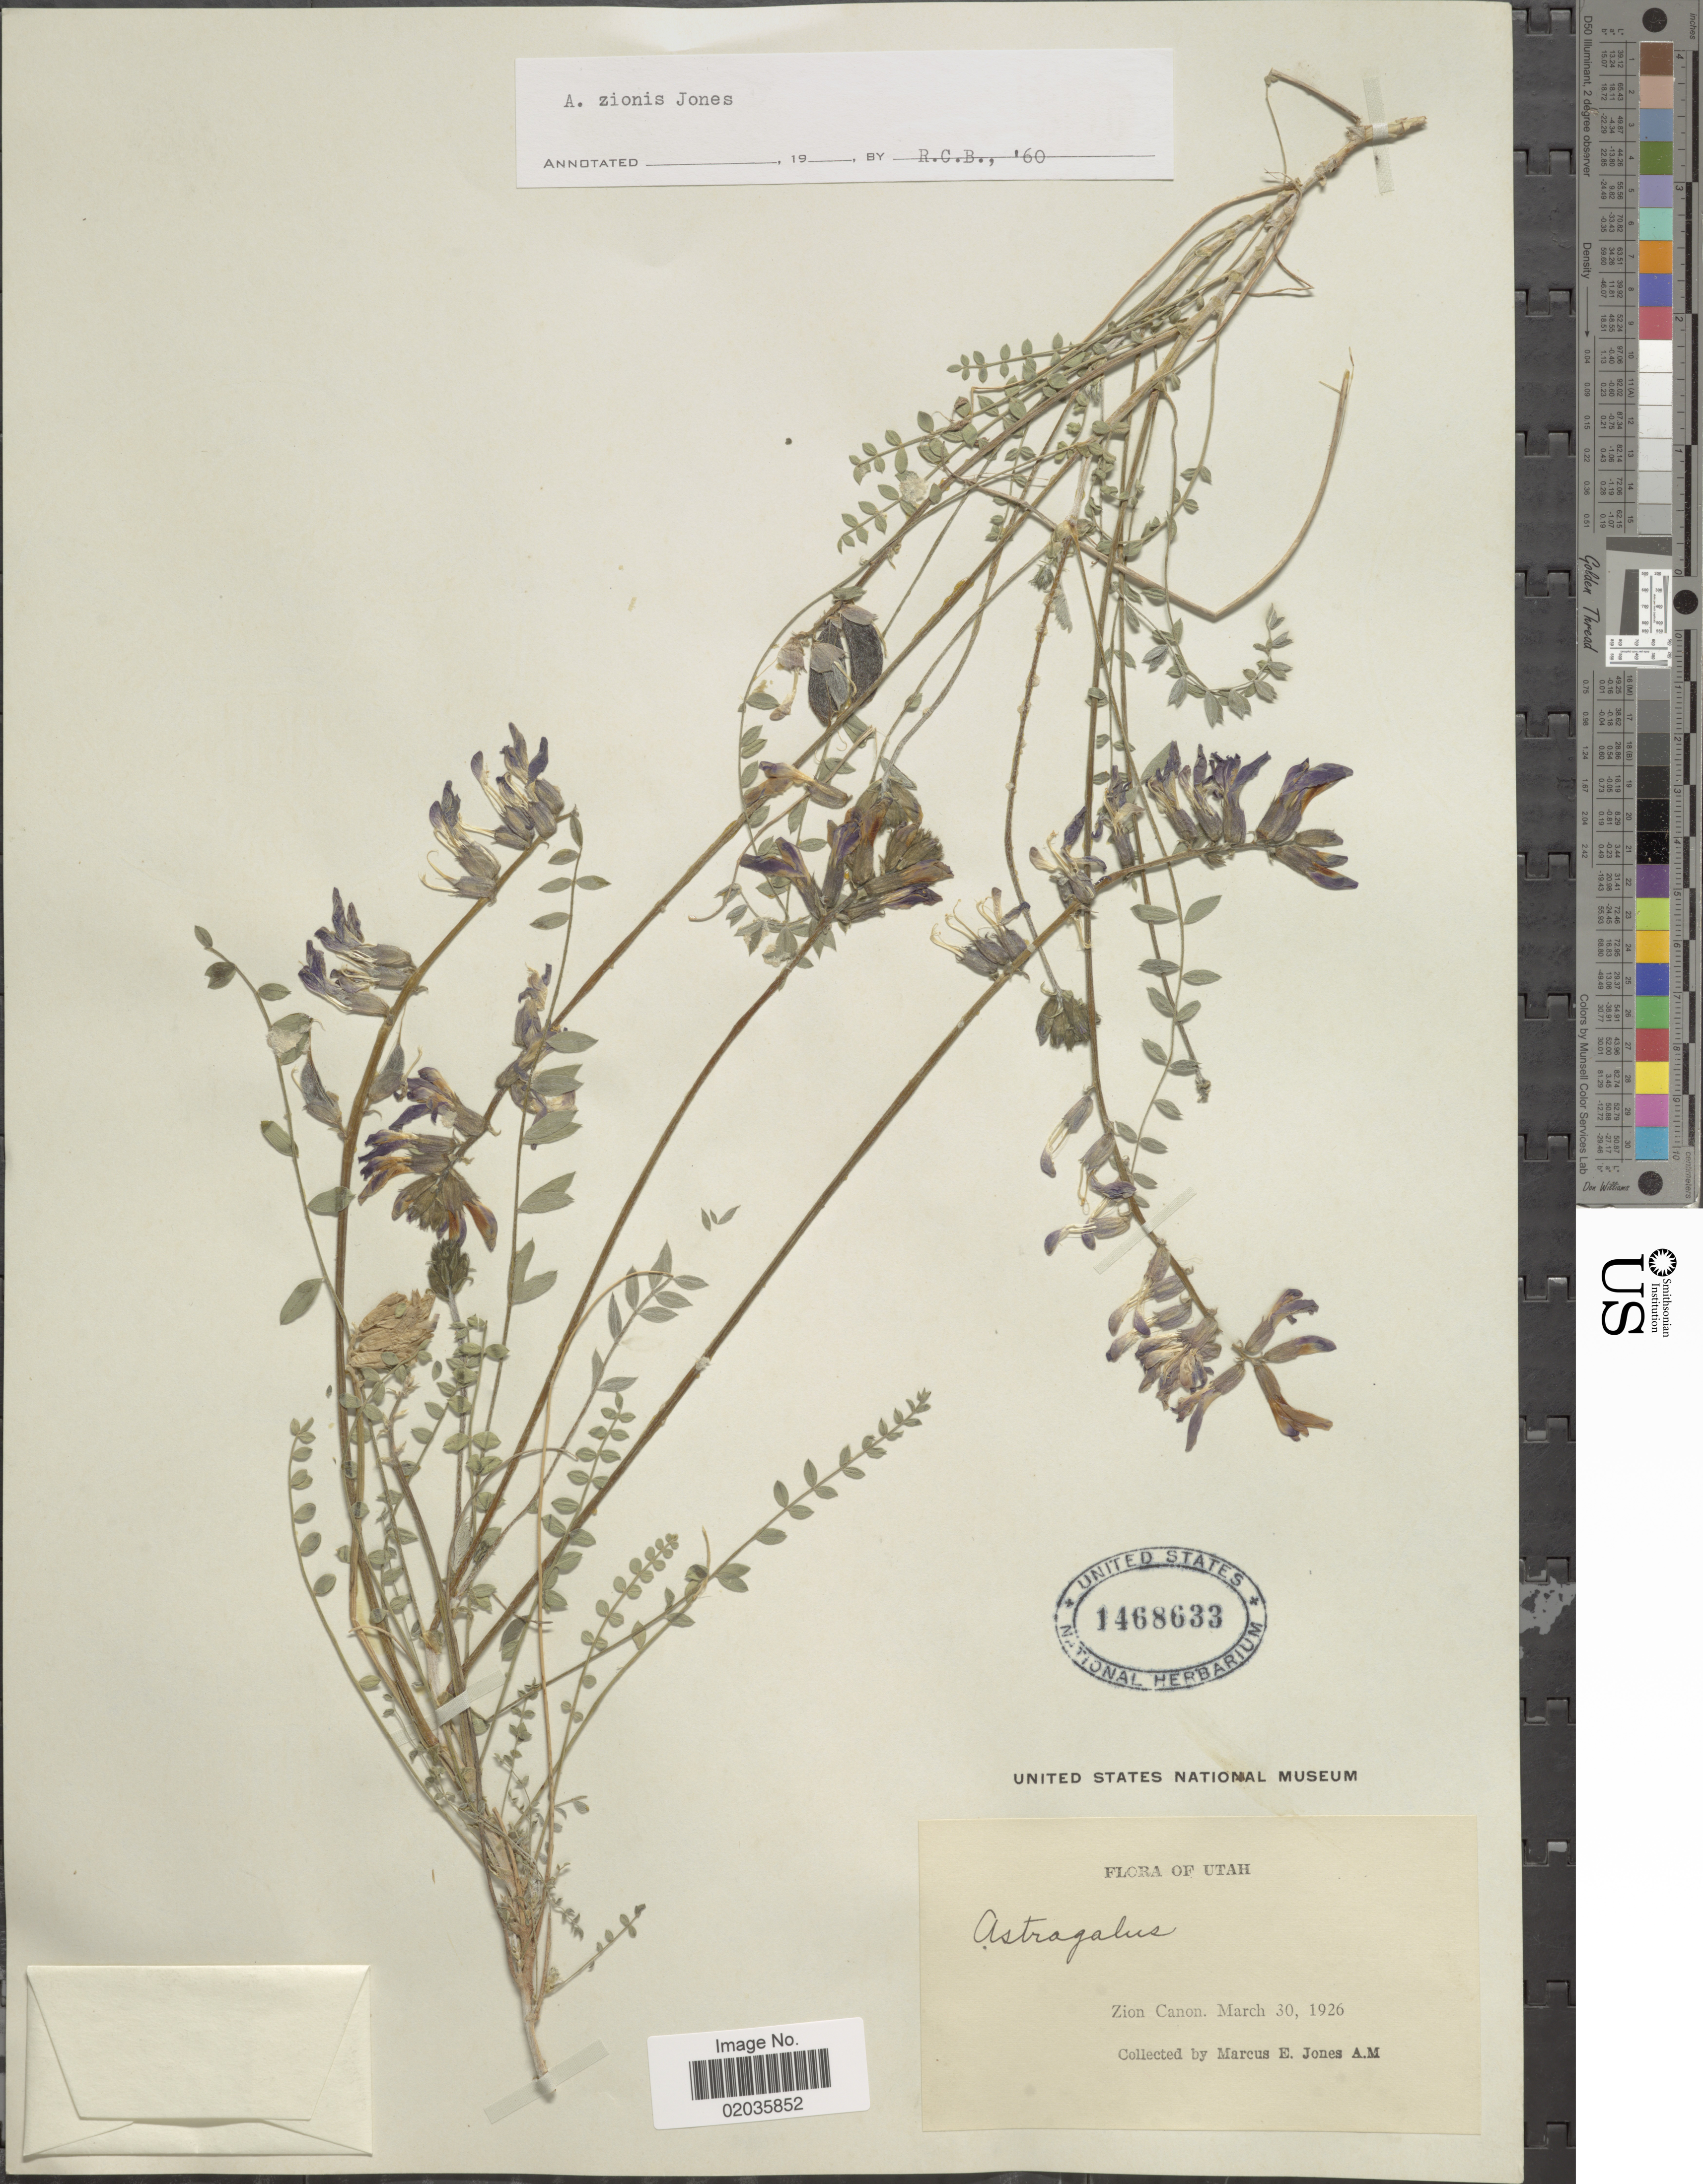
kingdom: Plantae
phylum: Tracheophyta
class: Magnoliopsida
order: Fabales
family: Fabaceae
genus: Astragalus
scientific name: Astragalus zionis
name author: M.E. Jones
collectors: M. E. Jones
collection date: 1926-03-30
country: United States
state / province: Utah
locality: Zion Canon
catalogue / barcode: US 1468633